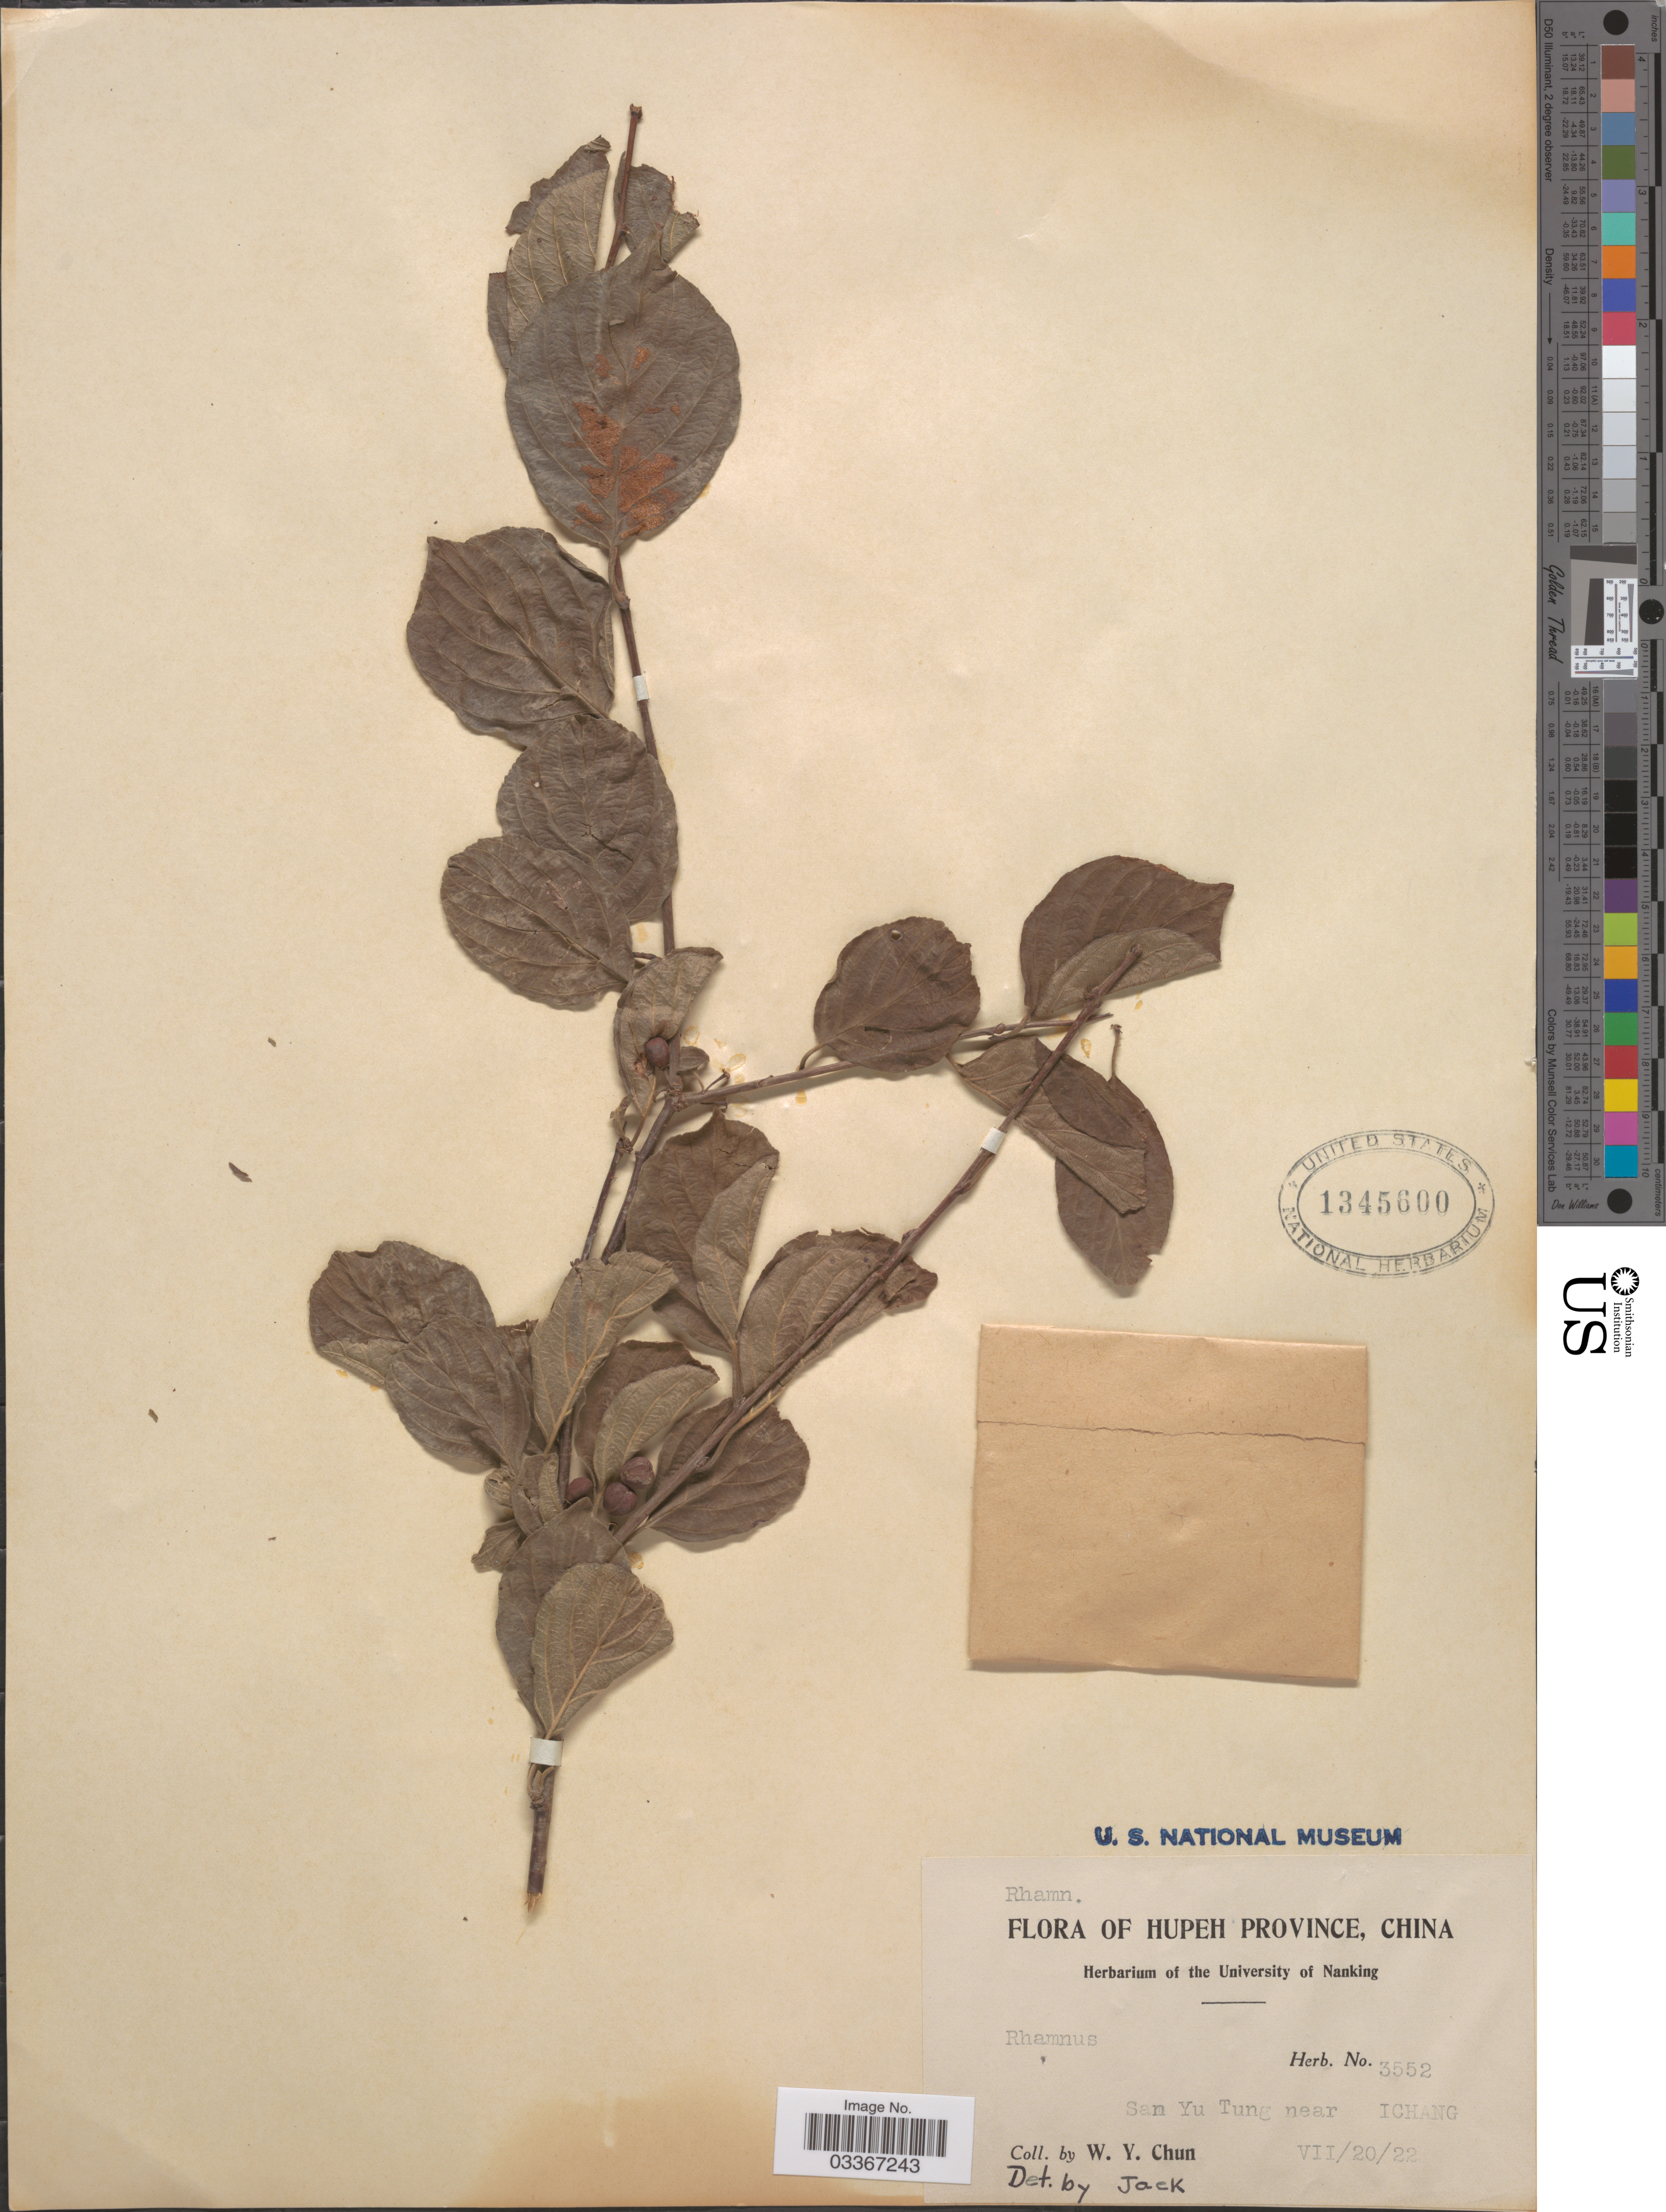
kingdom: Plantae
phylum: Tracheophyta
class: Magnoliopsida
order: Rosales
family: Rhamnaceae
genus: Rhamnus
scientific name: Rhamnus sp.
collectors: W. Y. Chun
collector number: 3552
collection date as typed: Transcribed d/m/y: 20/7/22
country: China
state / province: Hubei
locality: Hupeh Province. San Yu Tung near Ichang.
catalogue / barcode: US 1345600